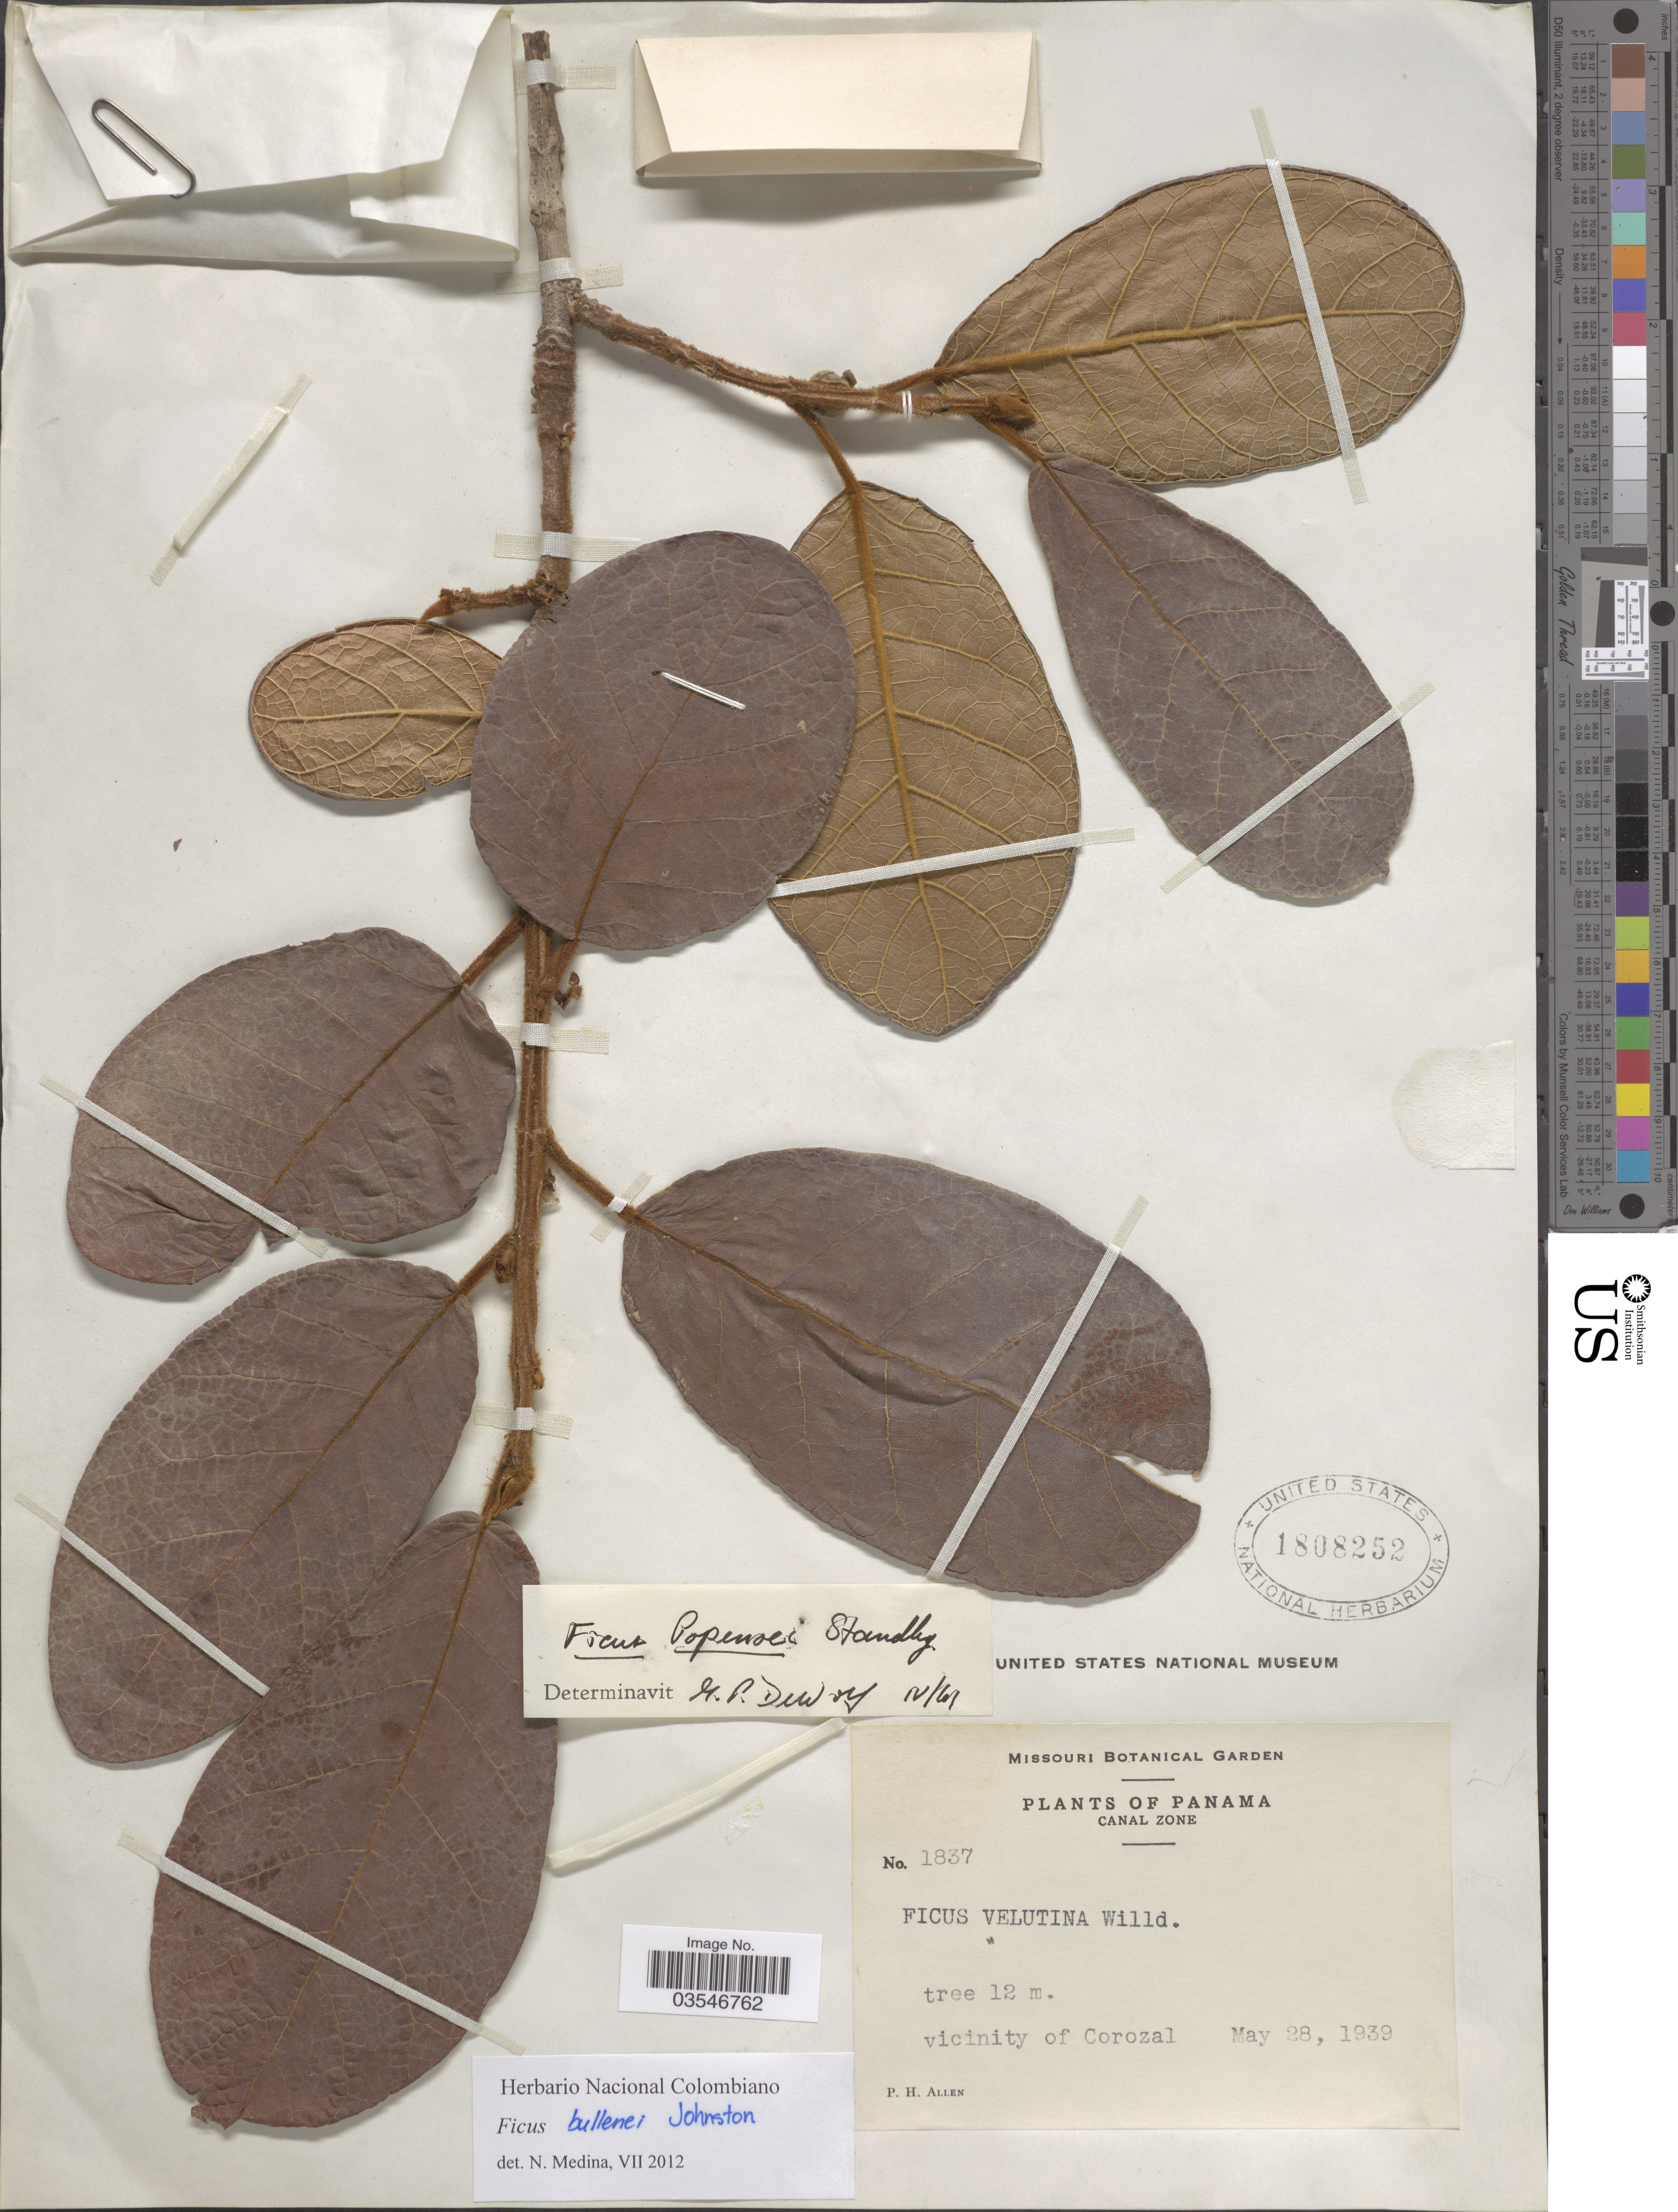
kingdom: Plantae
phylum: Tracheophyta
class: Magnoliopsida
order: Rosales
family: Moraceae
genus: Ficus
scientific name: Ficus bullenei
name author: I.M. Johnst.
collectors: P. H. Allen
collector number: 1837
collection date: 1939-05-28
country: Panama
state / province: Colón / Panamá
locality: Canal Zone. Vicinity of Corozal.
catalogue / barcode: US 1808252